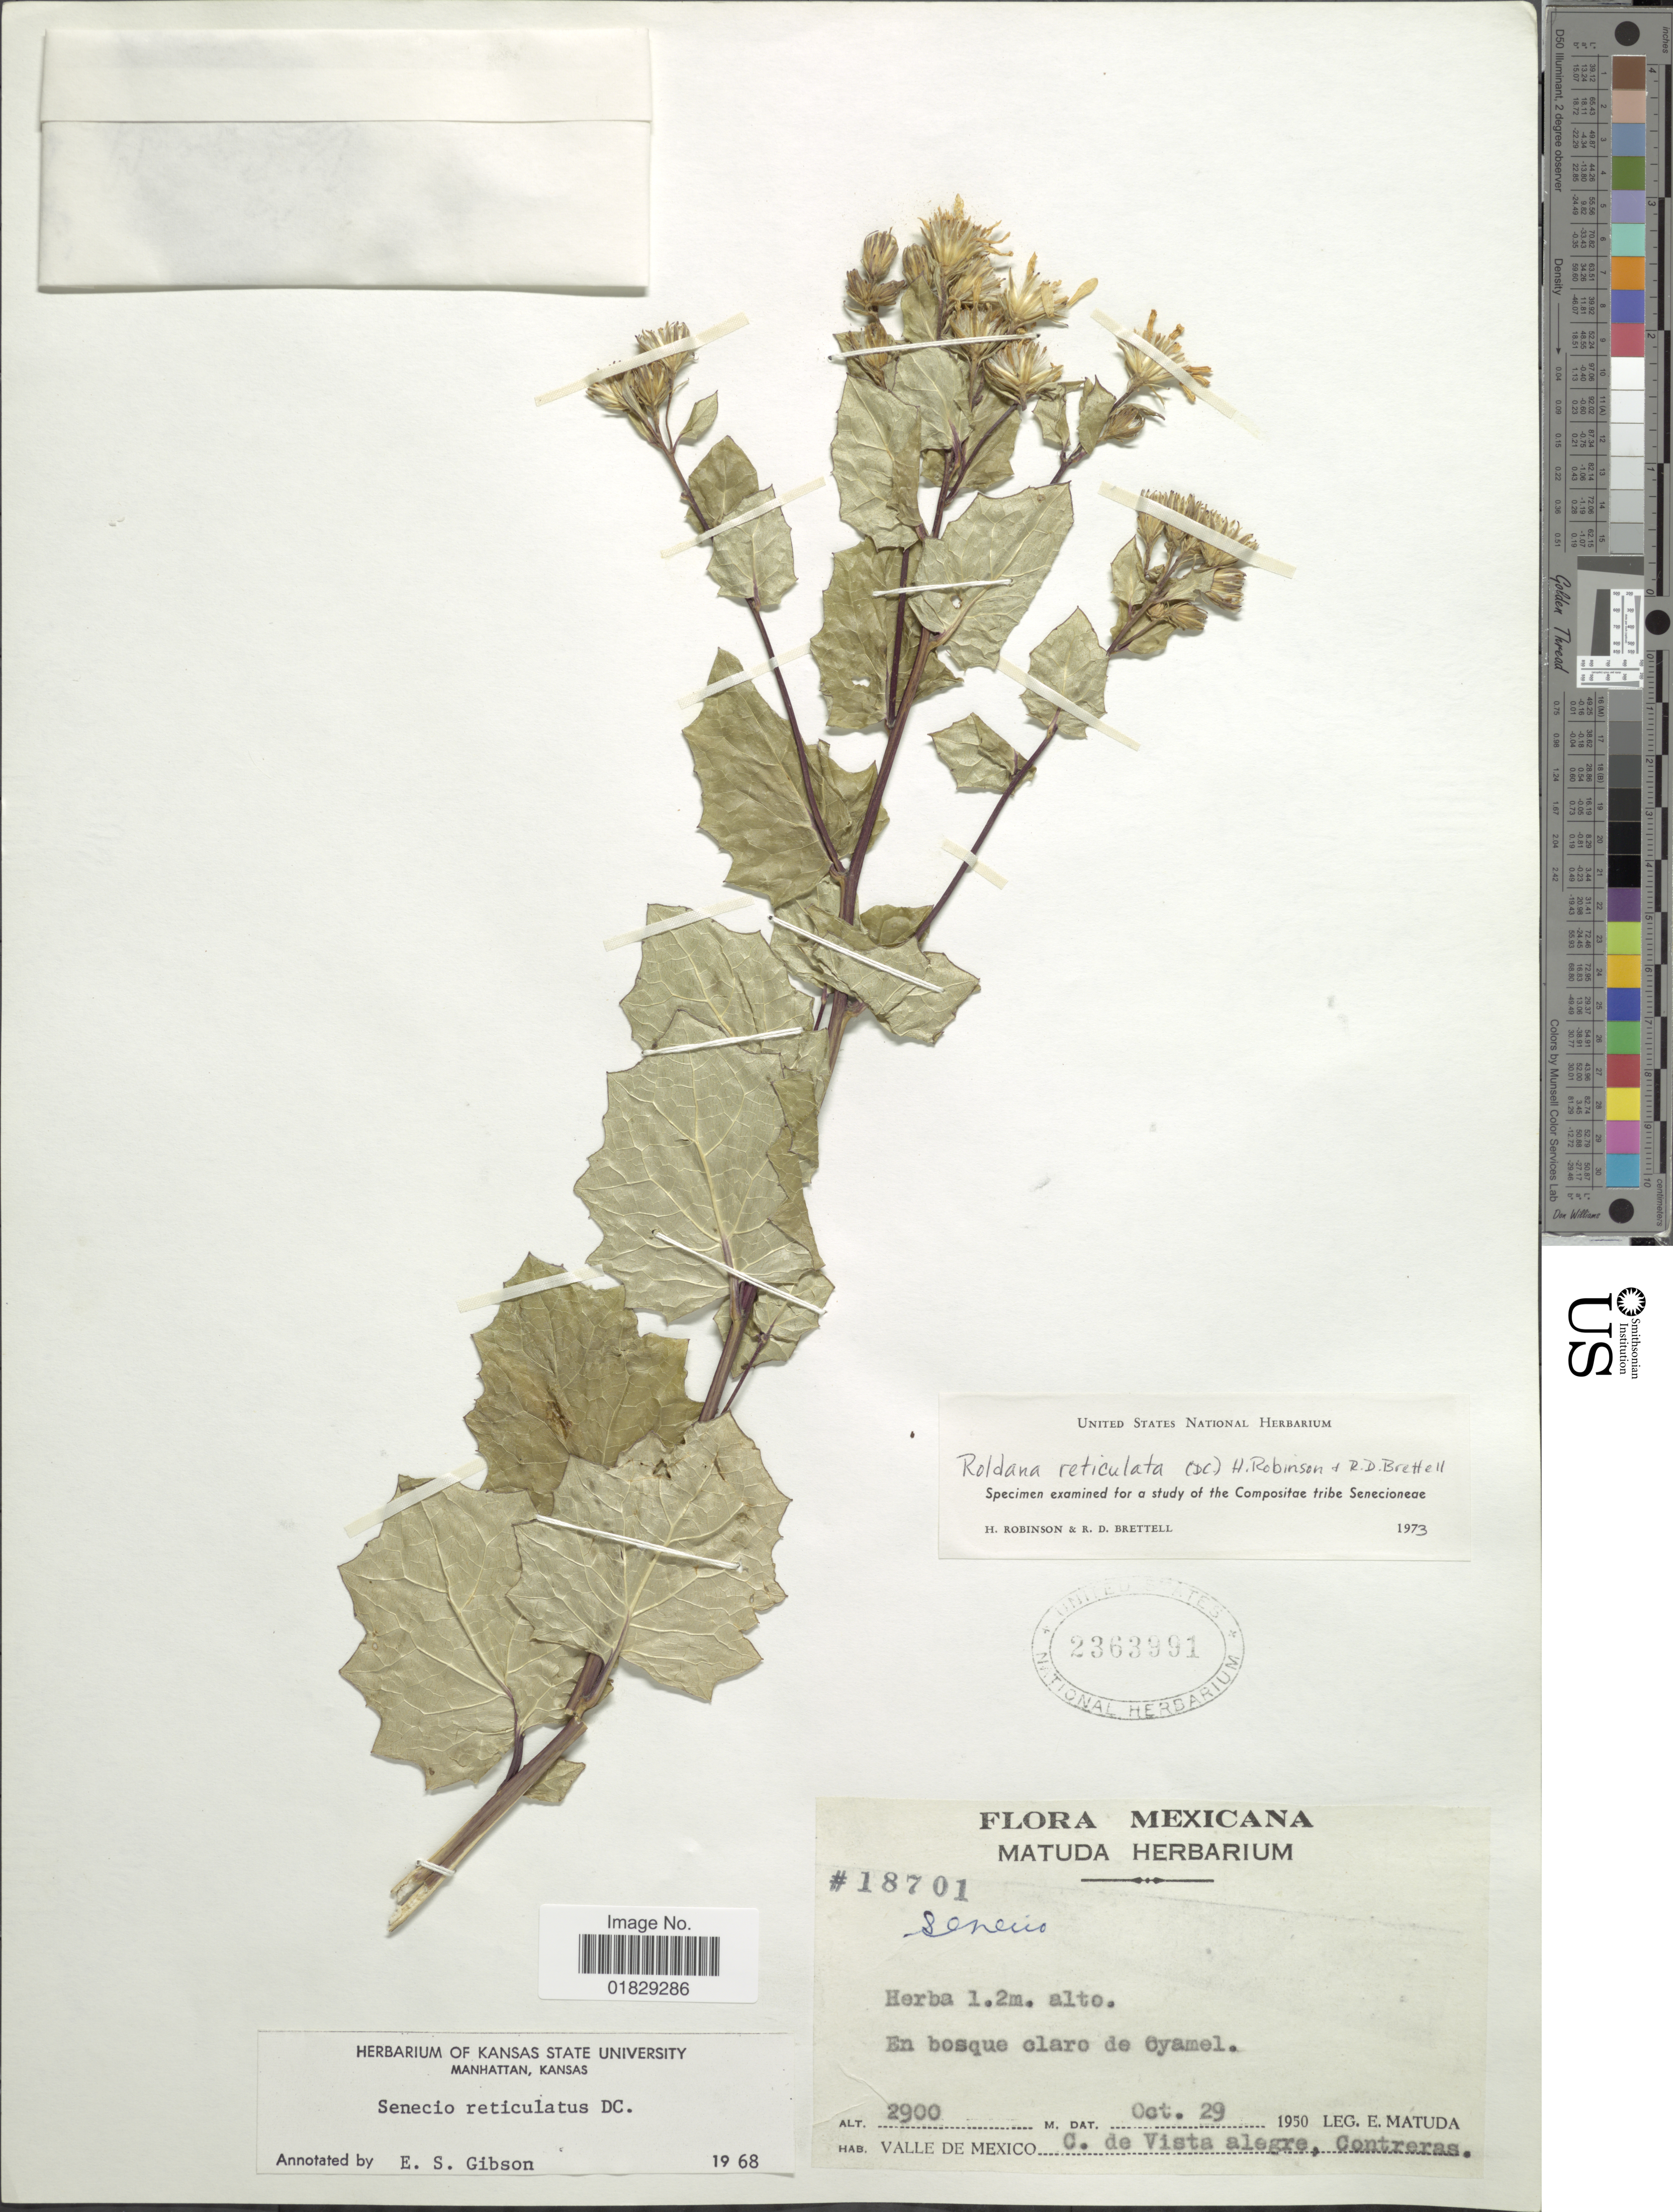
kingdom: Plantae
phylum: Tracheophyta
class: Magnoliopsida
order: Asterales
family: Asteraceae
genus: Roldana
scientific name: Roldana reticulata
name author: (DC.) H. Rob. & Brettell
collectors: E. Matuda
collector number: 18701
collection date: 1950-10-29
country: Mexico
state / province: México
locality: Valle de Mexico. C. de Vista alegre, Contreras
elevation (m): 2900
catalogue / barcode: US 2363991